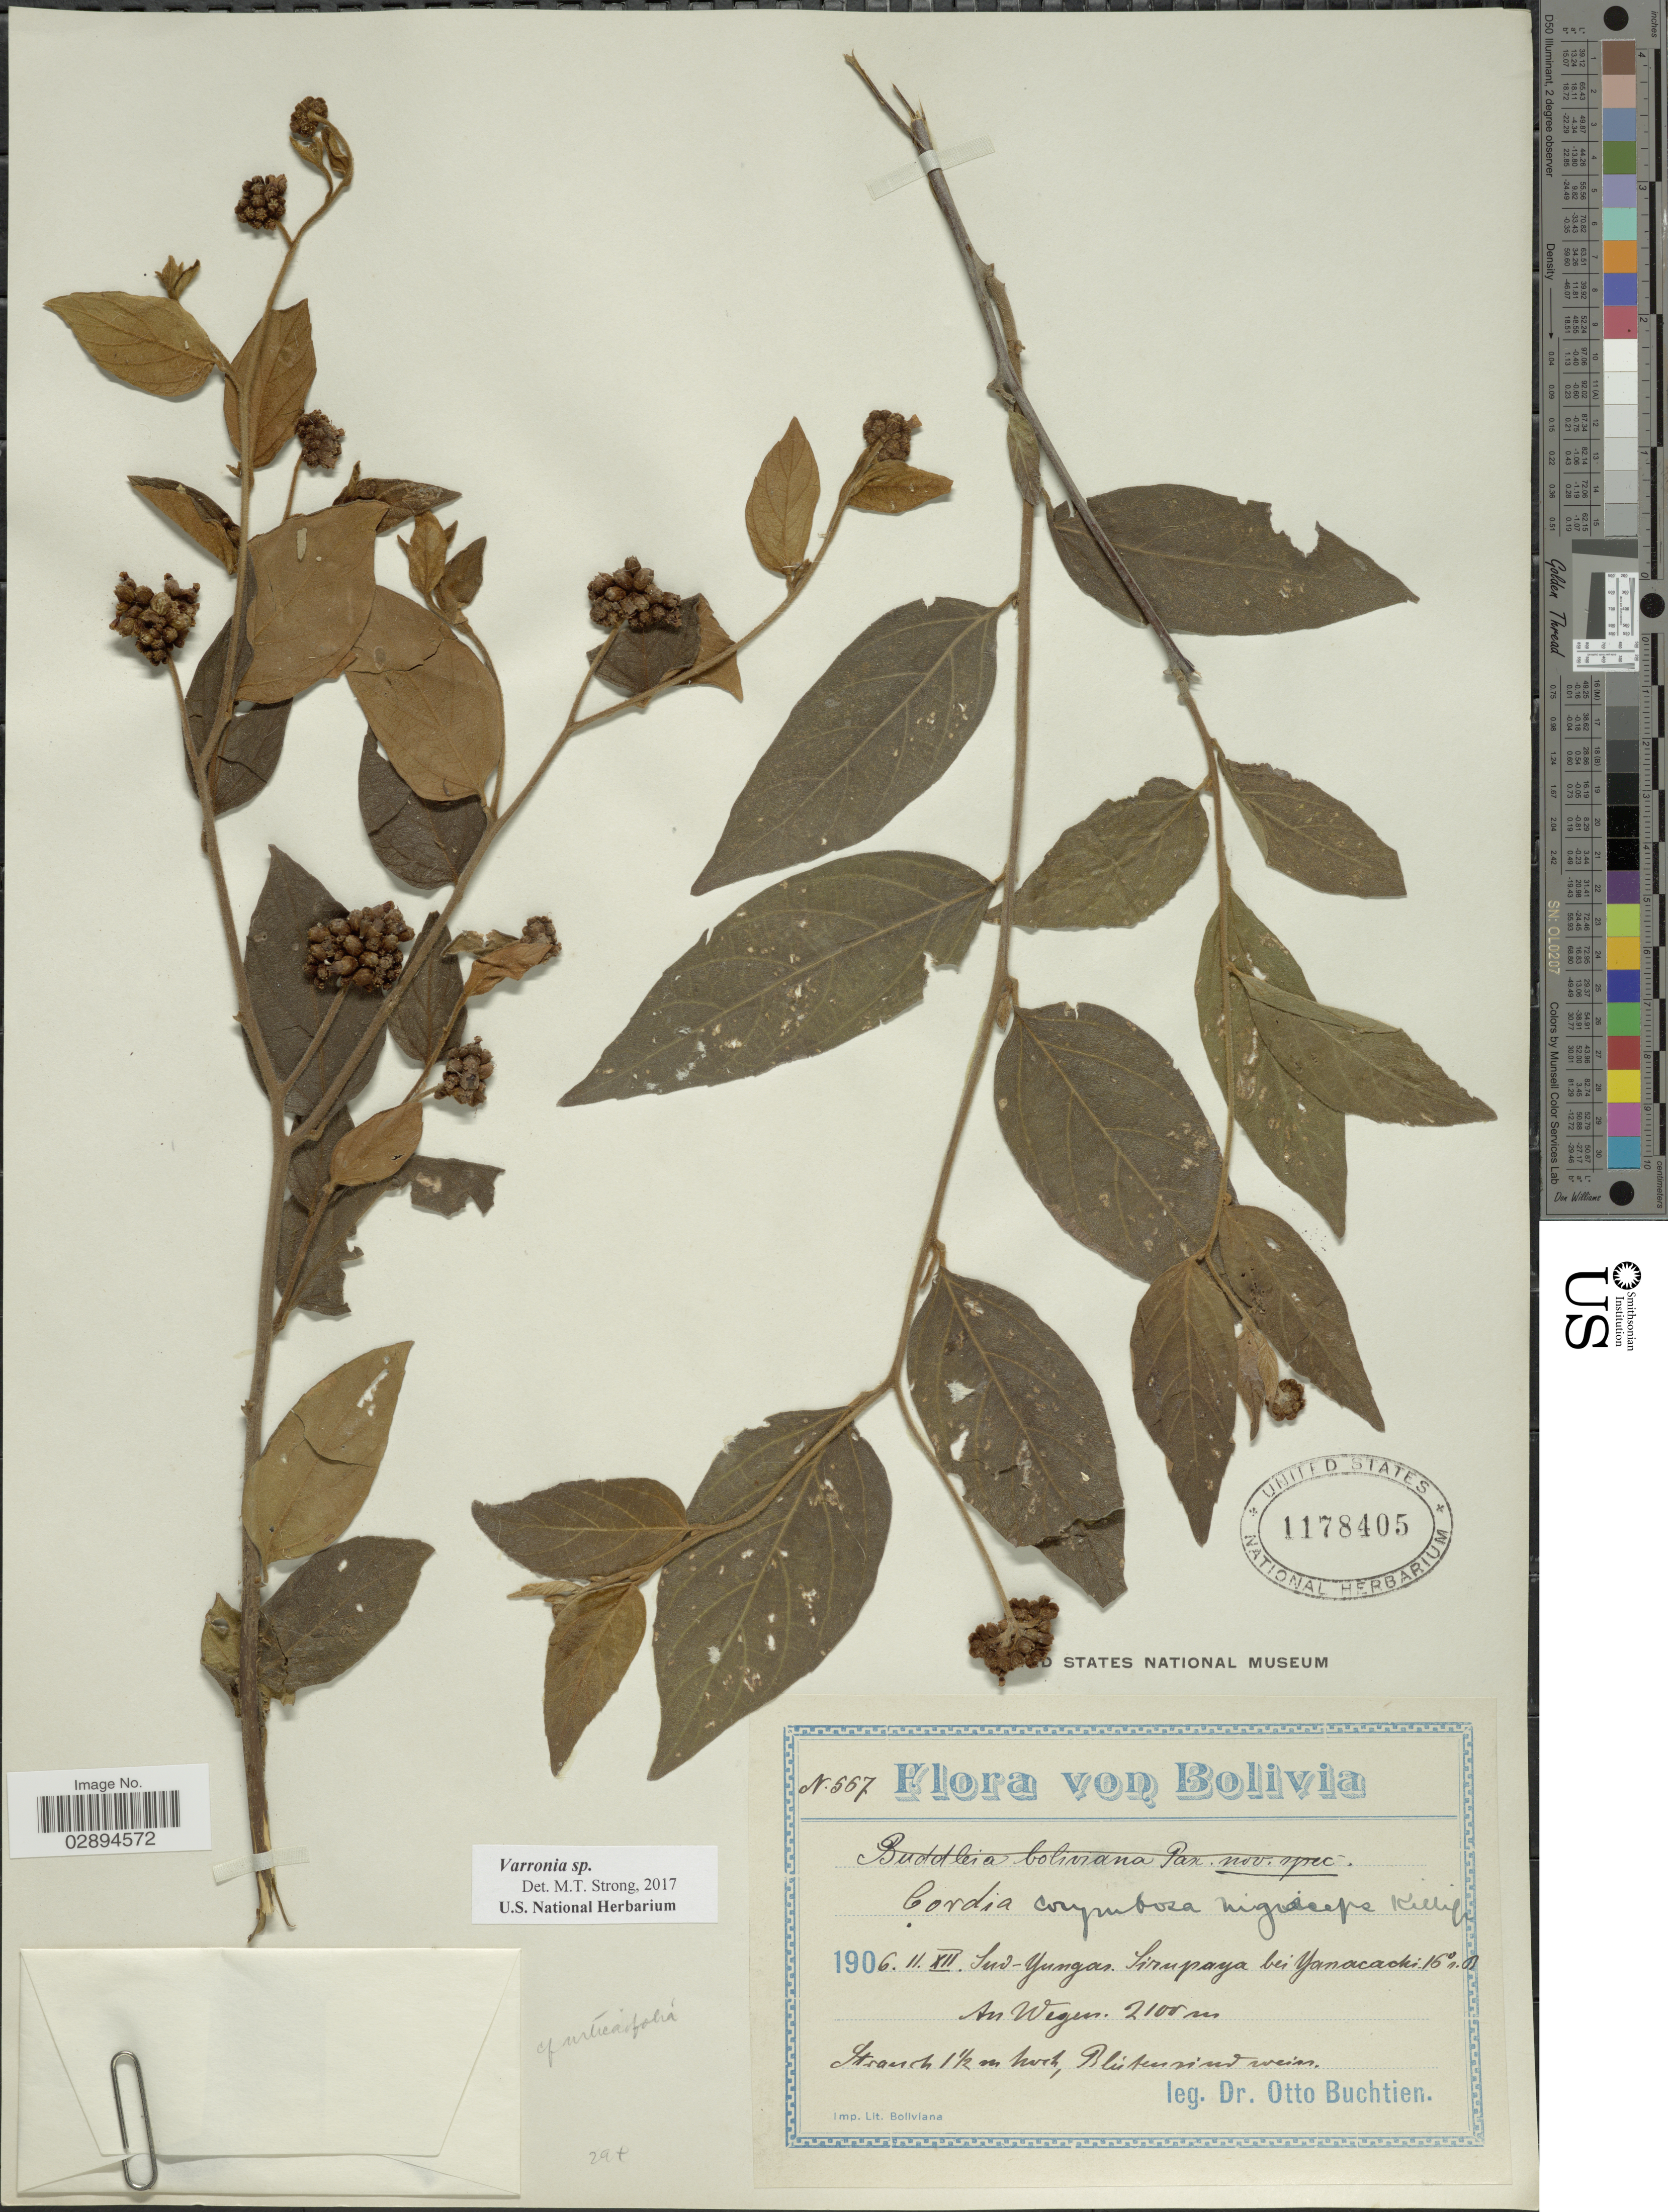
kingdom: Plantae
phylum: Tracheophyta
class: Magnoliopsida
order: Boraginales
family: Cordiaceae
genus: Varronia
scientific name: Varronia sp.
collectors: O. Buchtien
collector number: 567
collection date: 1906-12-11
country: Bolivia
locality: Sud-Yungas, Sirupaya bei Yanacachi.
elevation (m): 2100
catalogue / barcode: US 1178405